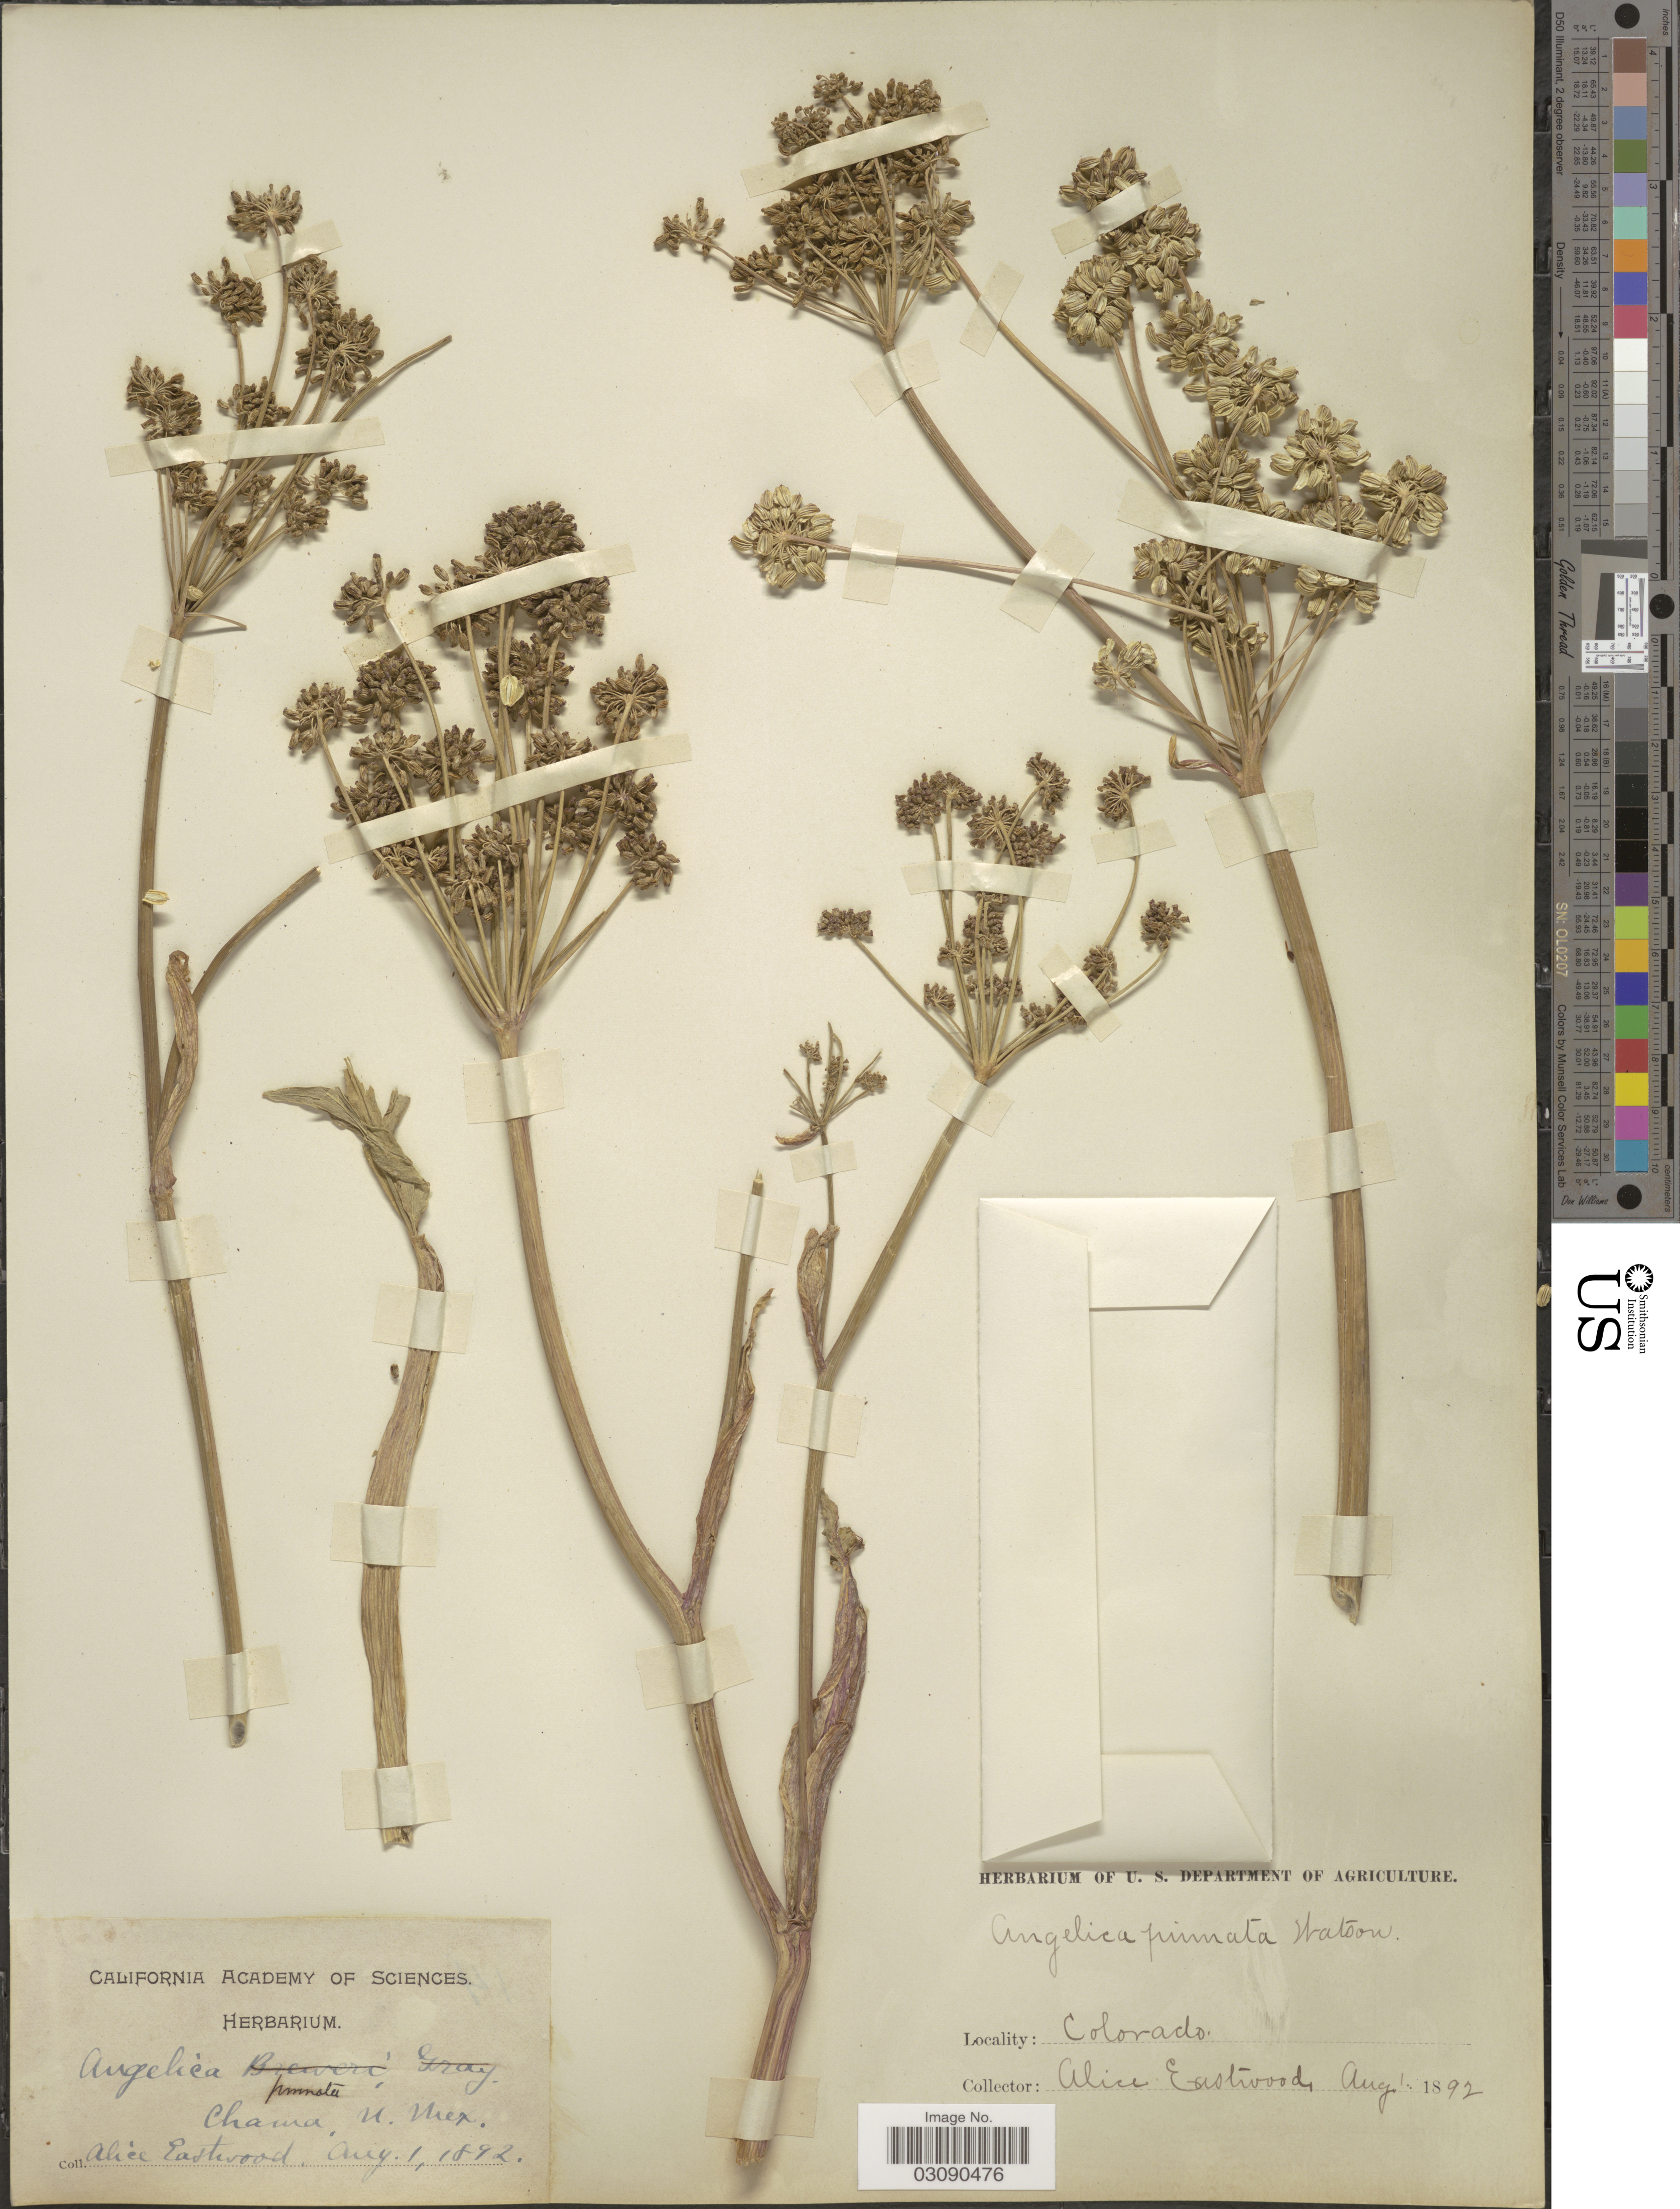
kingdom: Plantae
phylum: Tracheophyta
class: Magnoliopsida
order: Apiales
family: Apiaceae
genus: Angelica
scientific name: Angelica pinnata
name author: S. Watson in C. King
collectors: A. Eastwood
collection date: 1892-08-01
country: United States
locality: Chama, N. Mex. Colorado.